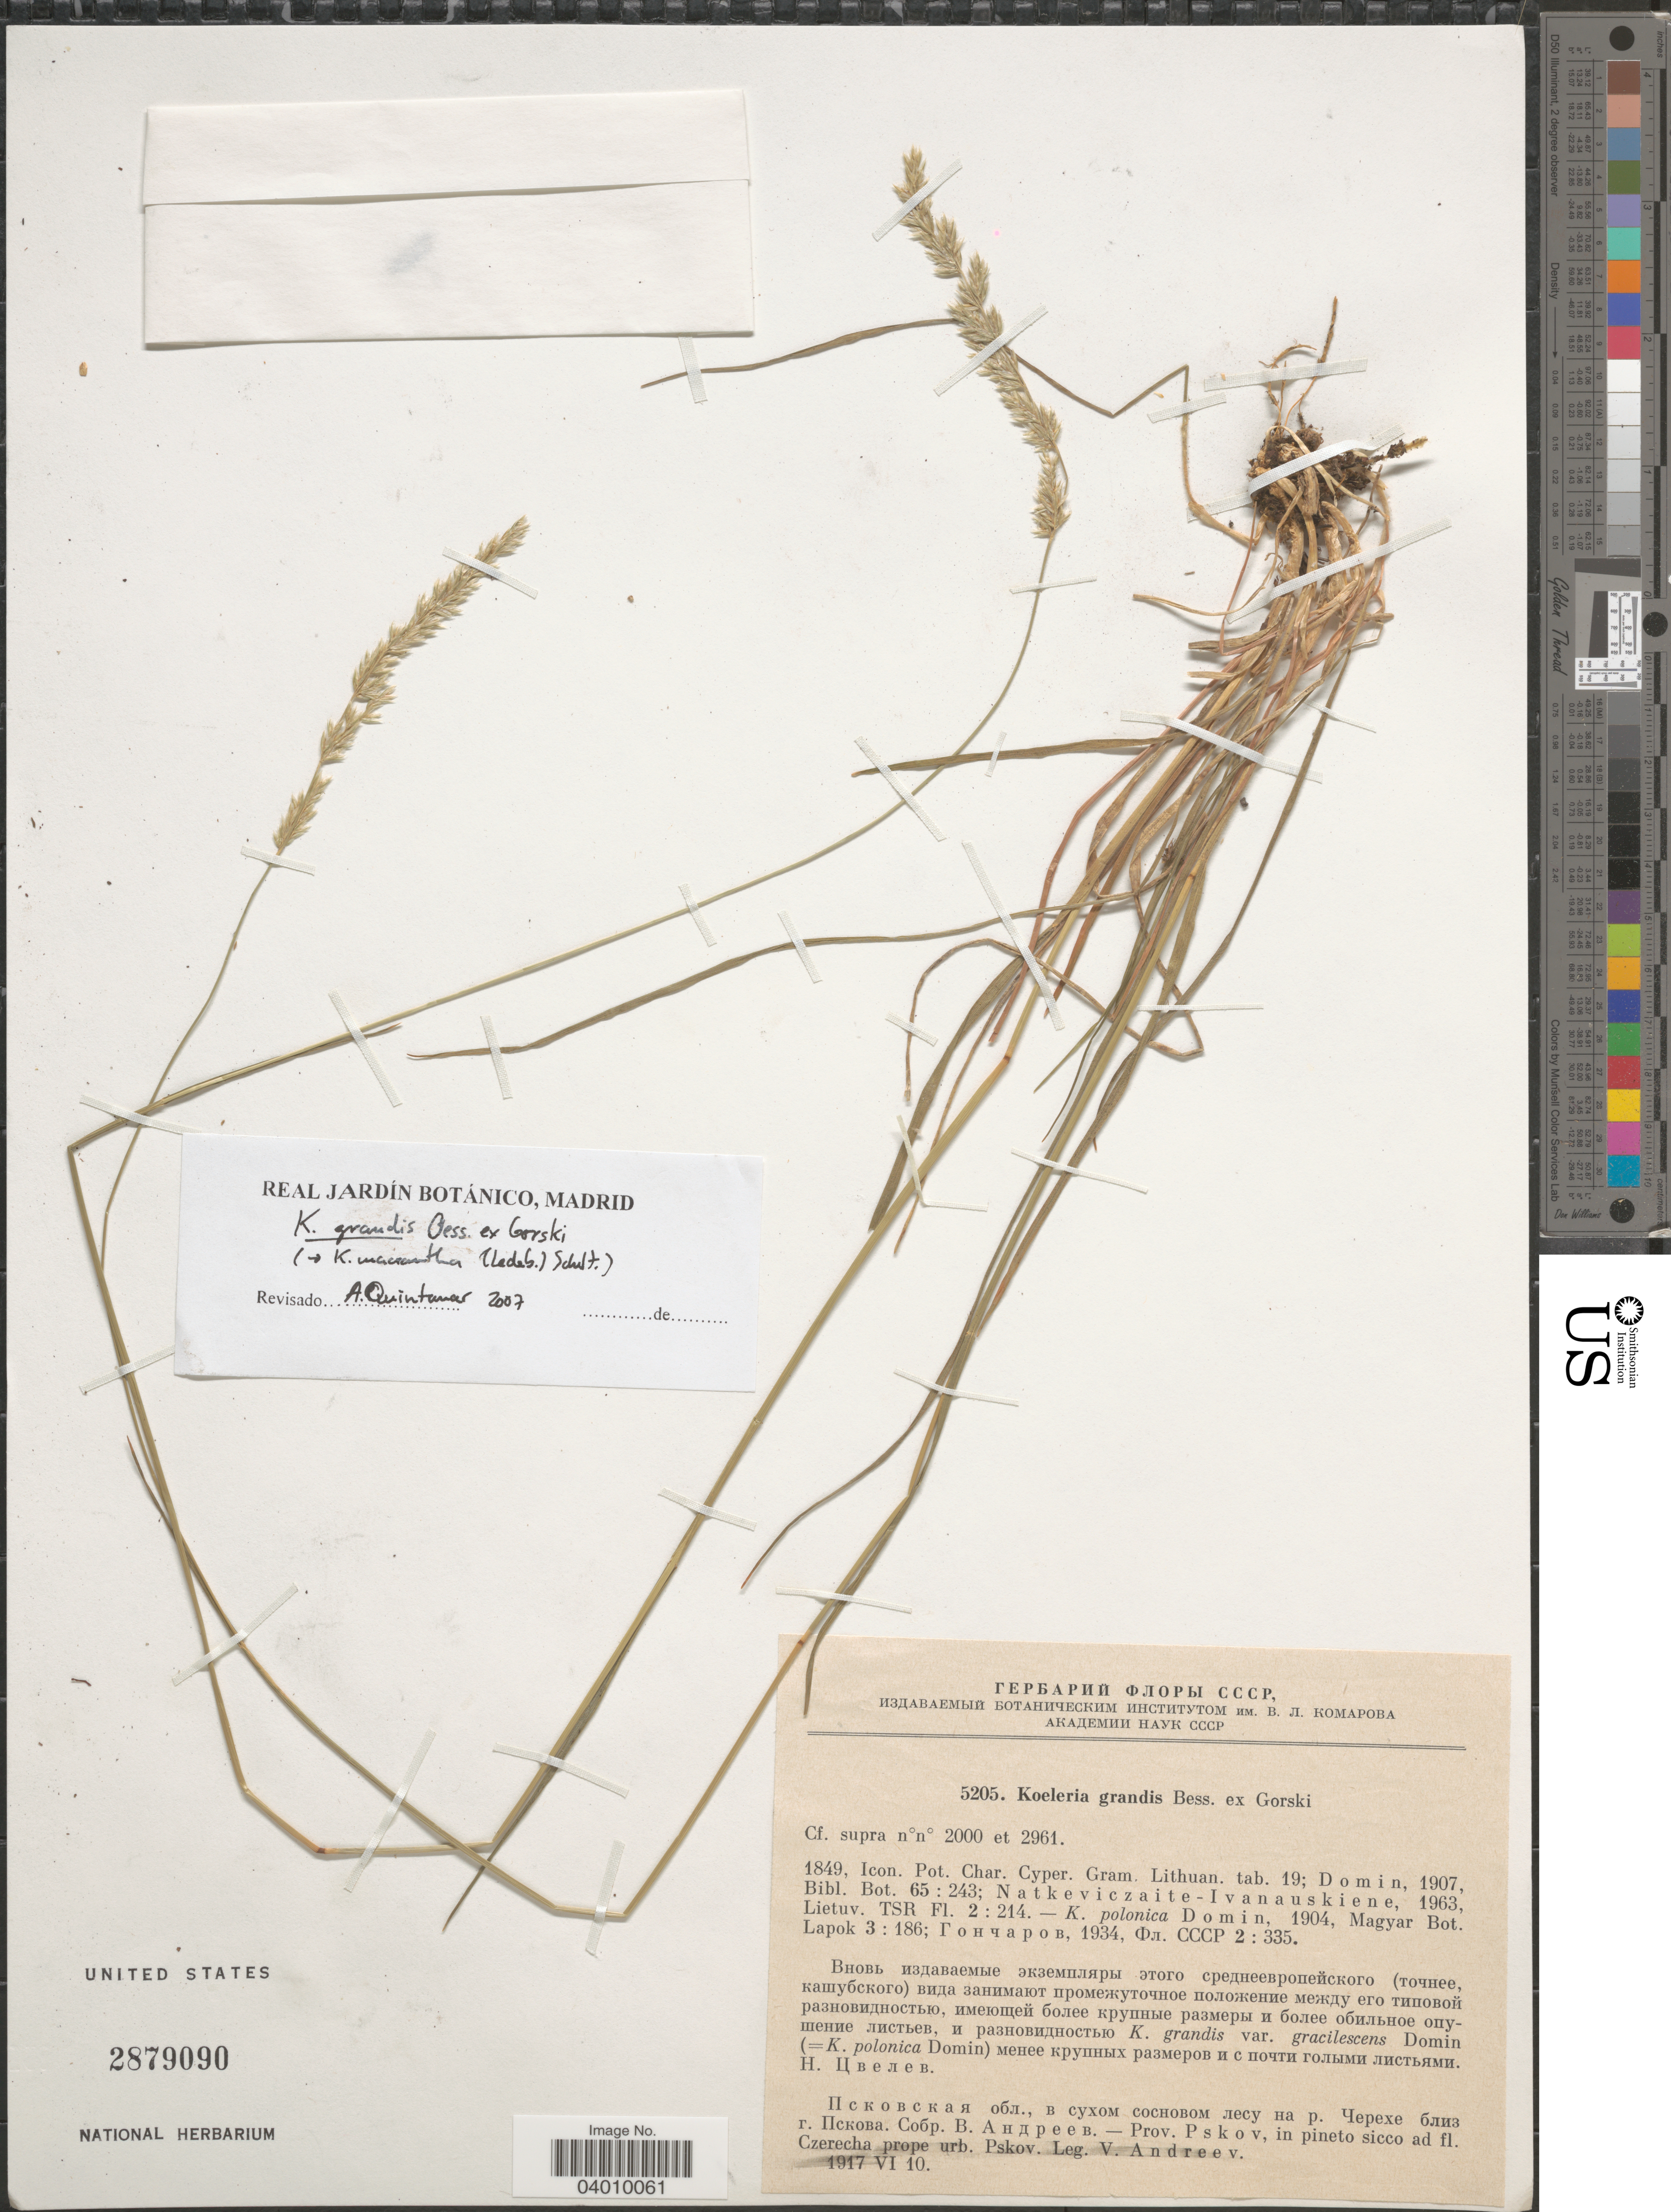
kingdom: Plantae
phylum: Tracheophyta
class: Liliopsida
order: Poales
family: Poaceae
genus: Koeleria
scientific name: Koeleria grandis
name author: Besser ex Gorski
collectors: V. Andreev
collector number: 5205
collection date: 1917-06-10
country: Russian Federation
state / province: Pskov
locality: In pineto sicco ad fl. Czerecha prope urb. Pskov.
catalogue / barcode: US 2879090